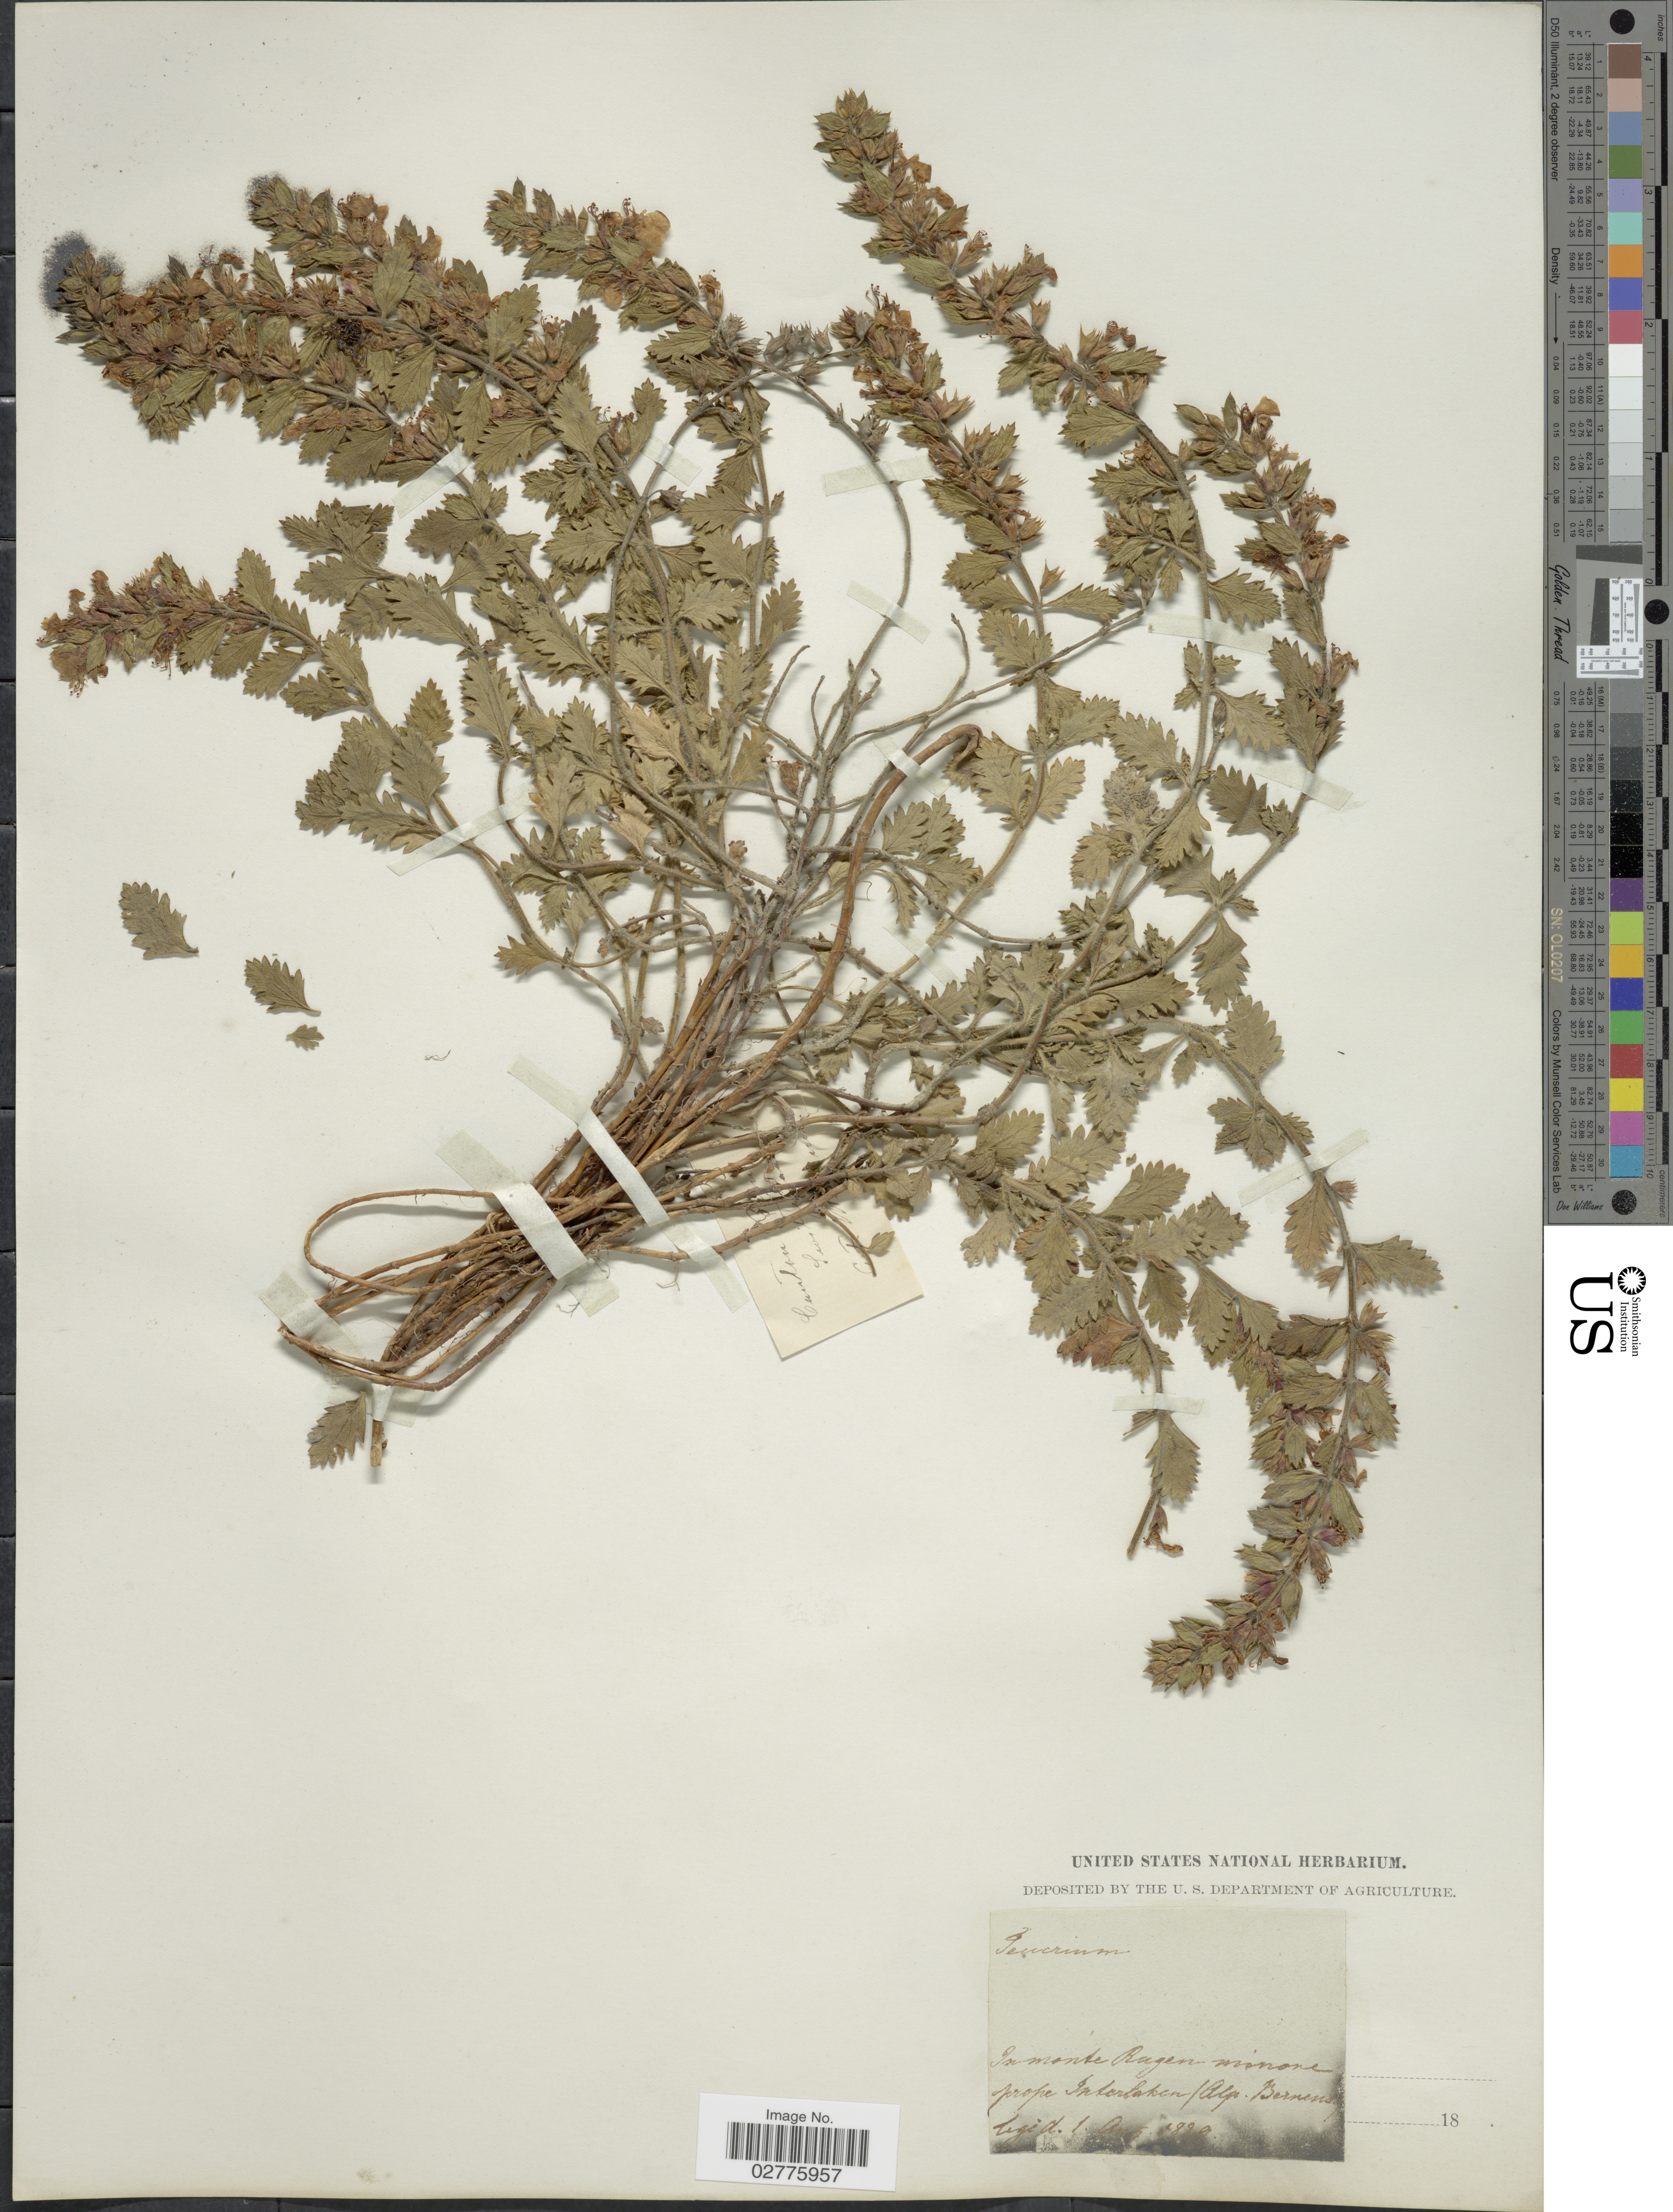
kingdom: Plantae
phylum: Tracheophyta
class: Magnoliopsida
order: Lamiales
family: Lamiaceae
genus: Teucrium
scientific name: Teucrium sp.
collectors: C. F. W. Meissner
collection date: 1880-08-01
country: Switzerland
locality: In monte Ragen minore prope Interlaken (Alp. Bernens.)